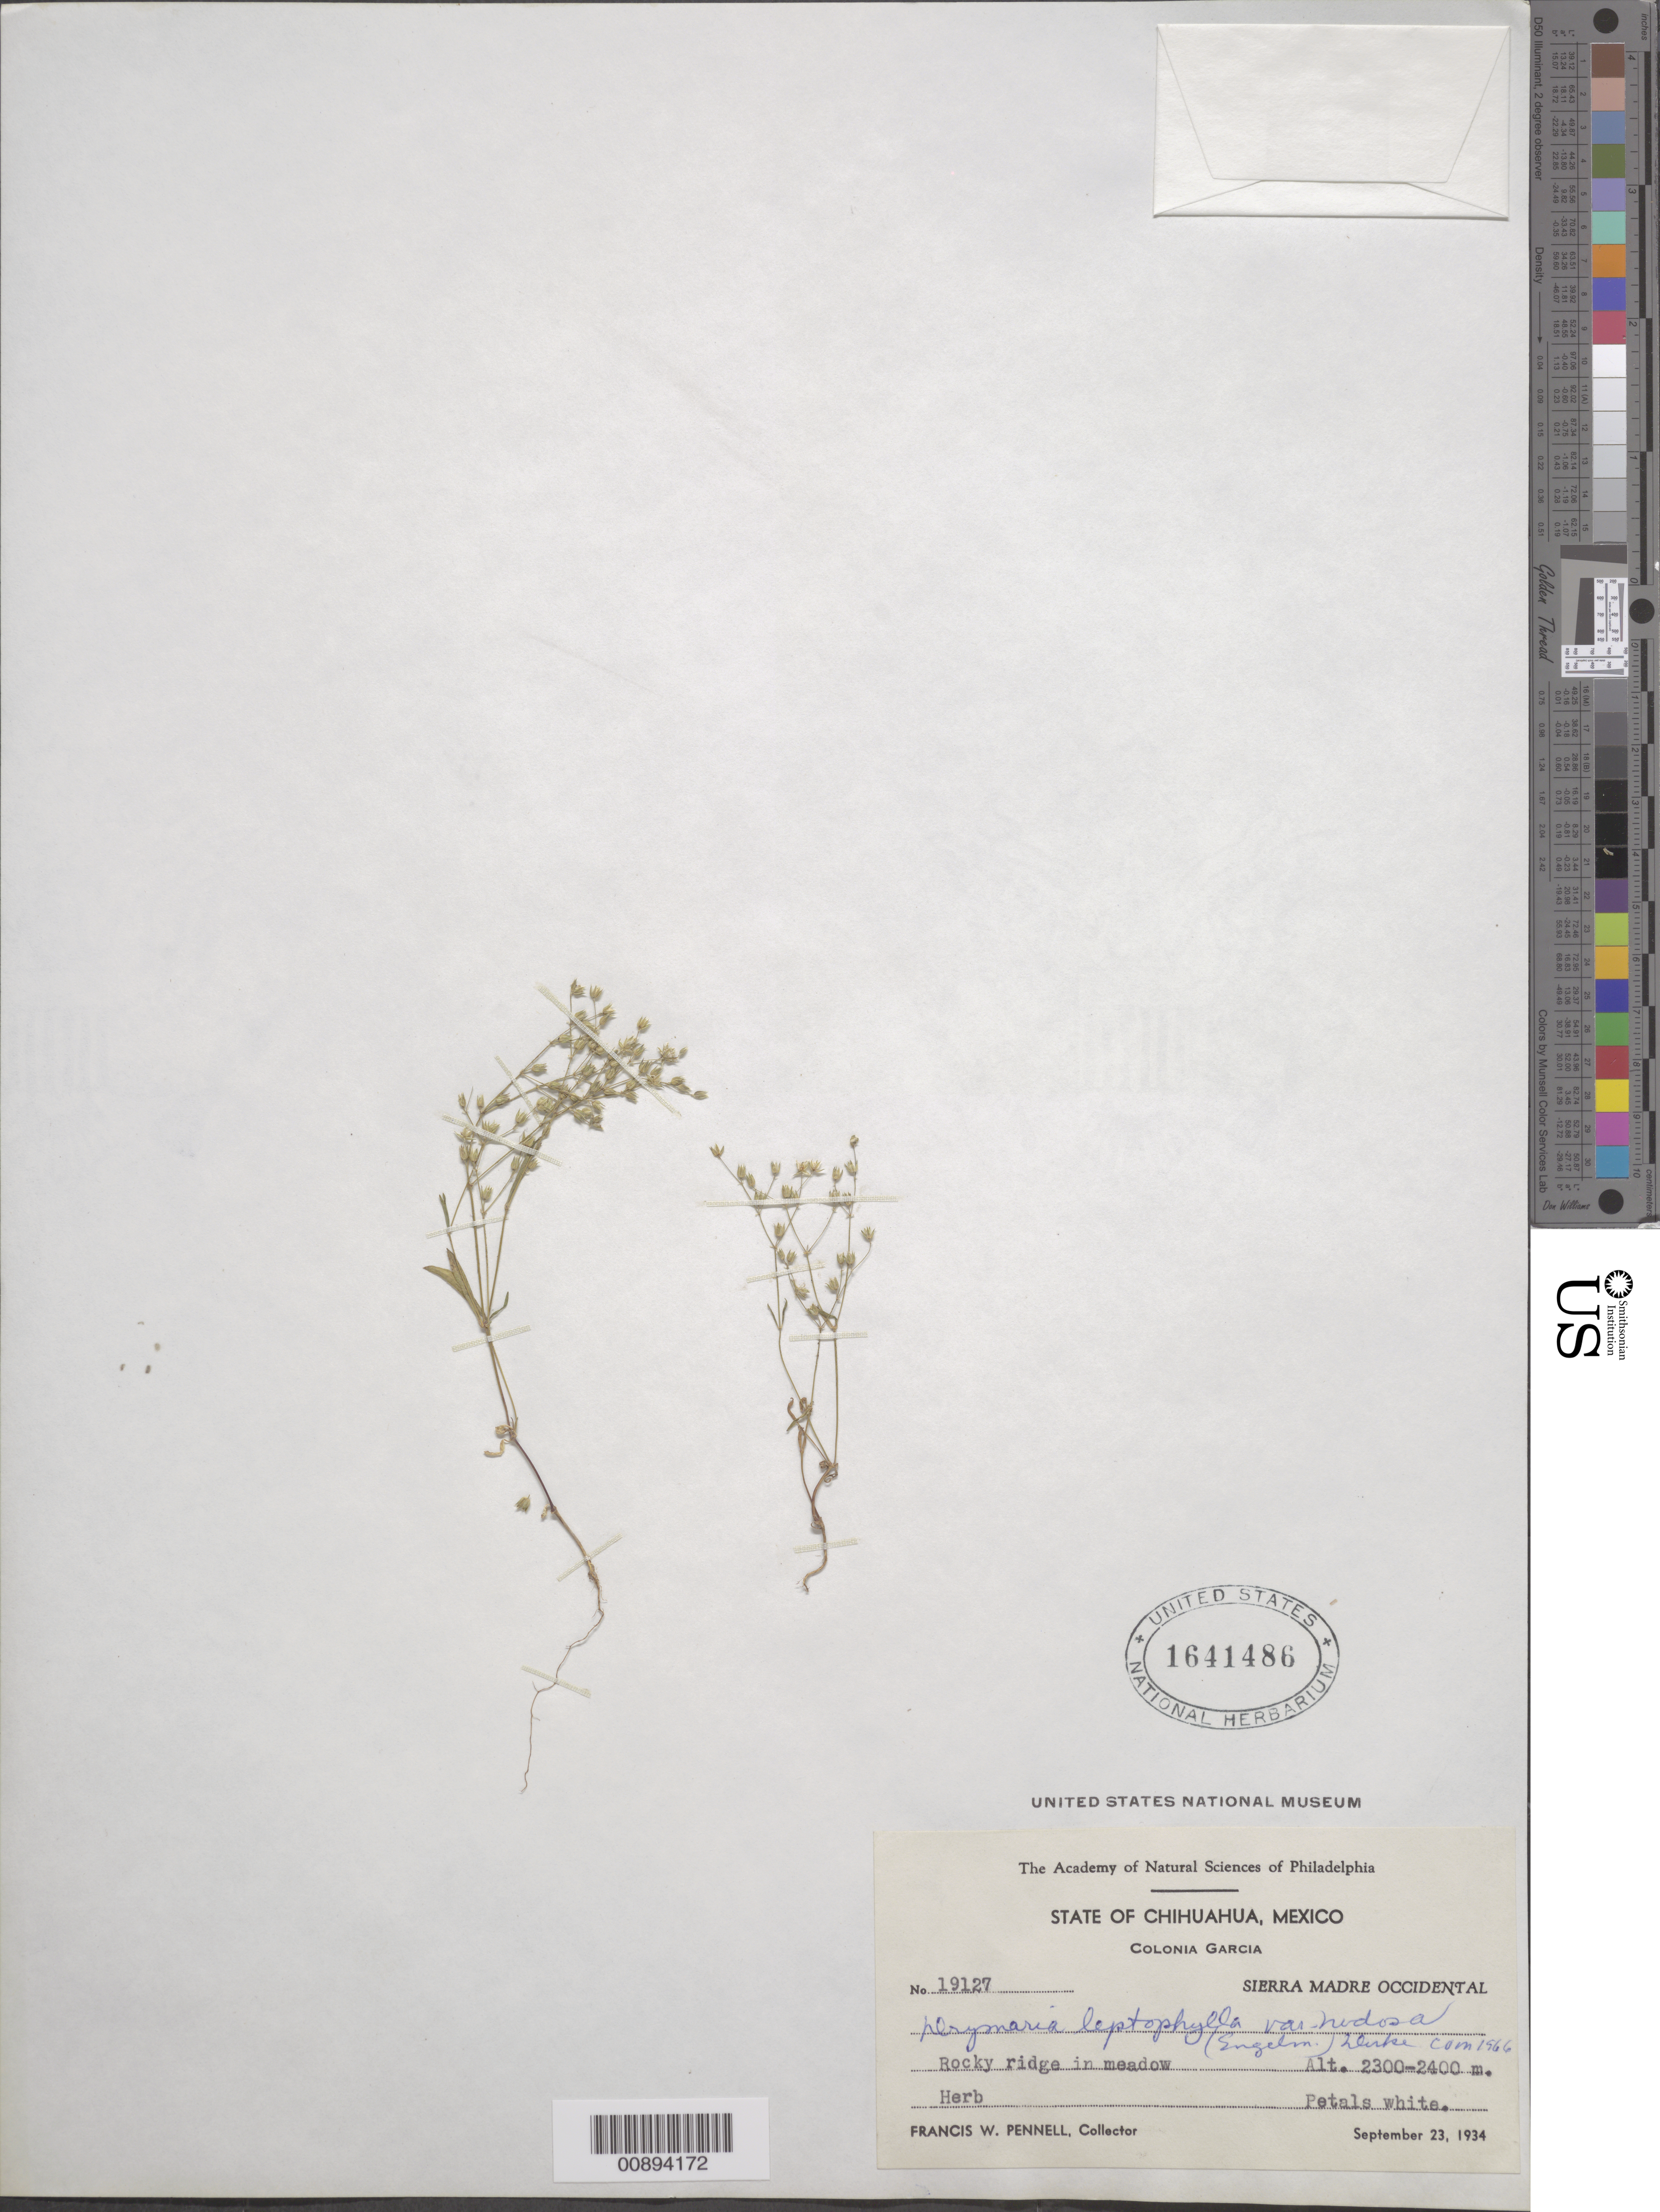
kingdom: Plantae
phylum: Tracheophyta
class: Magnoliopsida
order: Caryophyllales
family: Caryophyllaceae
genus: Drymaria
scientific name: Drymaria leptophylla var. nodosa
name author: (Engelm.) J.A. Duke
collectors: F. W. Pennell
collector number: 19127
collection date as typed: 23 Sep 1934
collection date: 1934-09-23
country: Mexico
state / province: Chihuahua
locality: Colonia García. Sierra Madre Occidental, Chihuahua.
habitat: Rocky ridge in meadow.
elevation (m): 2400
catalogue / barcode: US 1641486